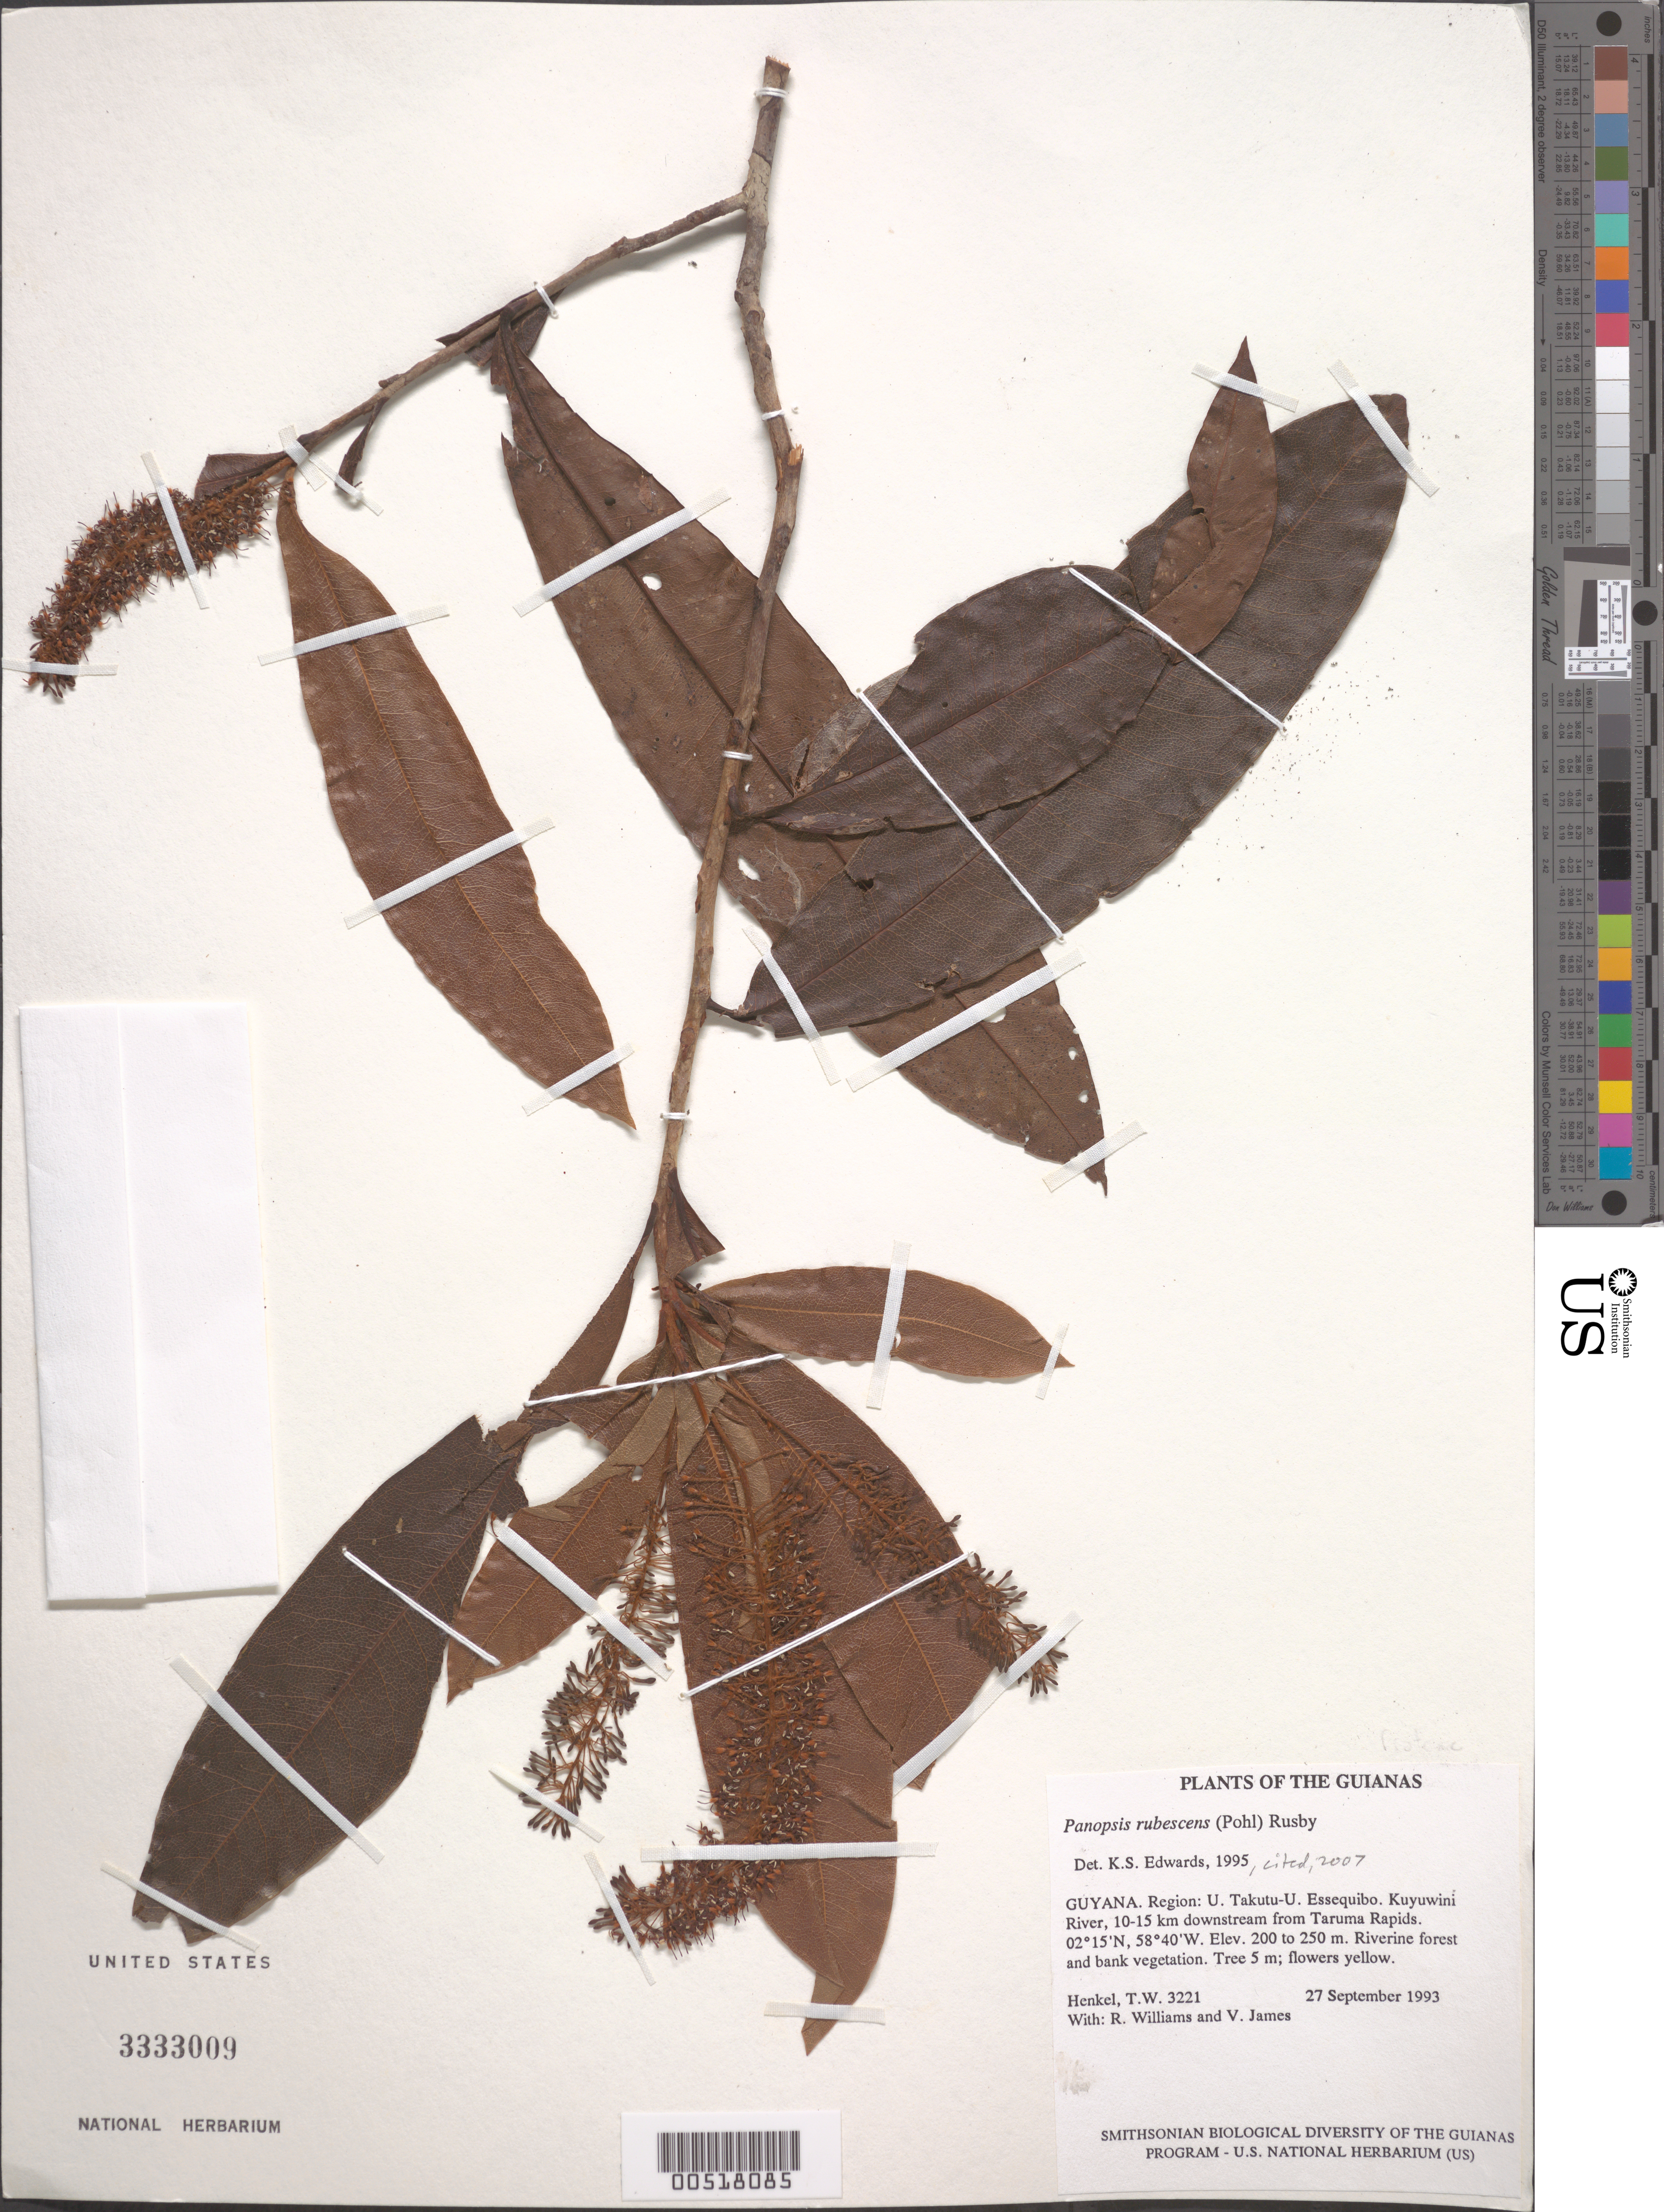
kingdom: Plantae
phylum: Tracheophyta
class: Magnoliopsida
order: Proteales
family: Proteaceae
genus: Panopsis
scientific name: Panopsis rubescens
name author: (Pohl) Pittier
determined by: Edwards, K. S.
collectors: T. Henkel, R. Williams & V. James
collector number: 3221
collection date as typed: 27 September 1993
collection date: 1993-09-27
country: Guyana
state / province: U. Takutu-U. Essequibo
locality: Kuyuwini River, 10-15 km downstream from Taruma Rapids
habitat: Riverine forest and bank vegetation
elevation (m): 200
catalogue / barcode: US 3333009